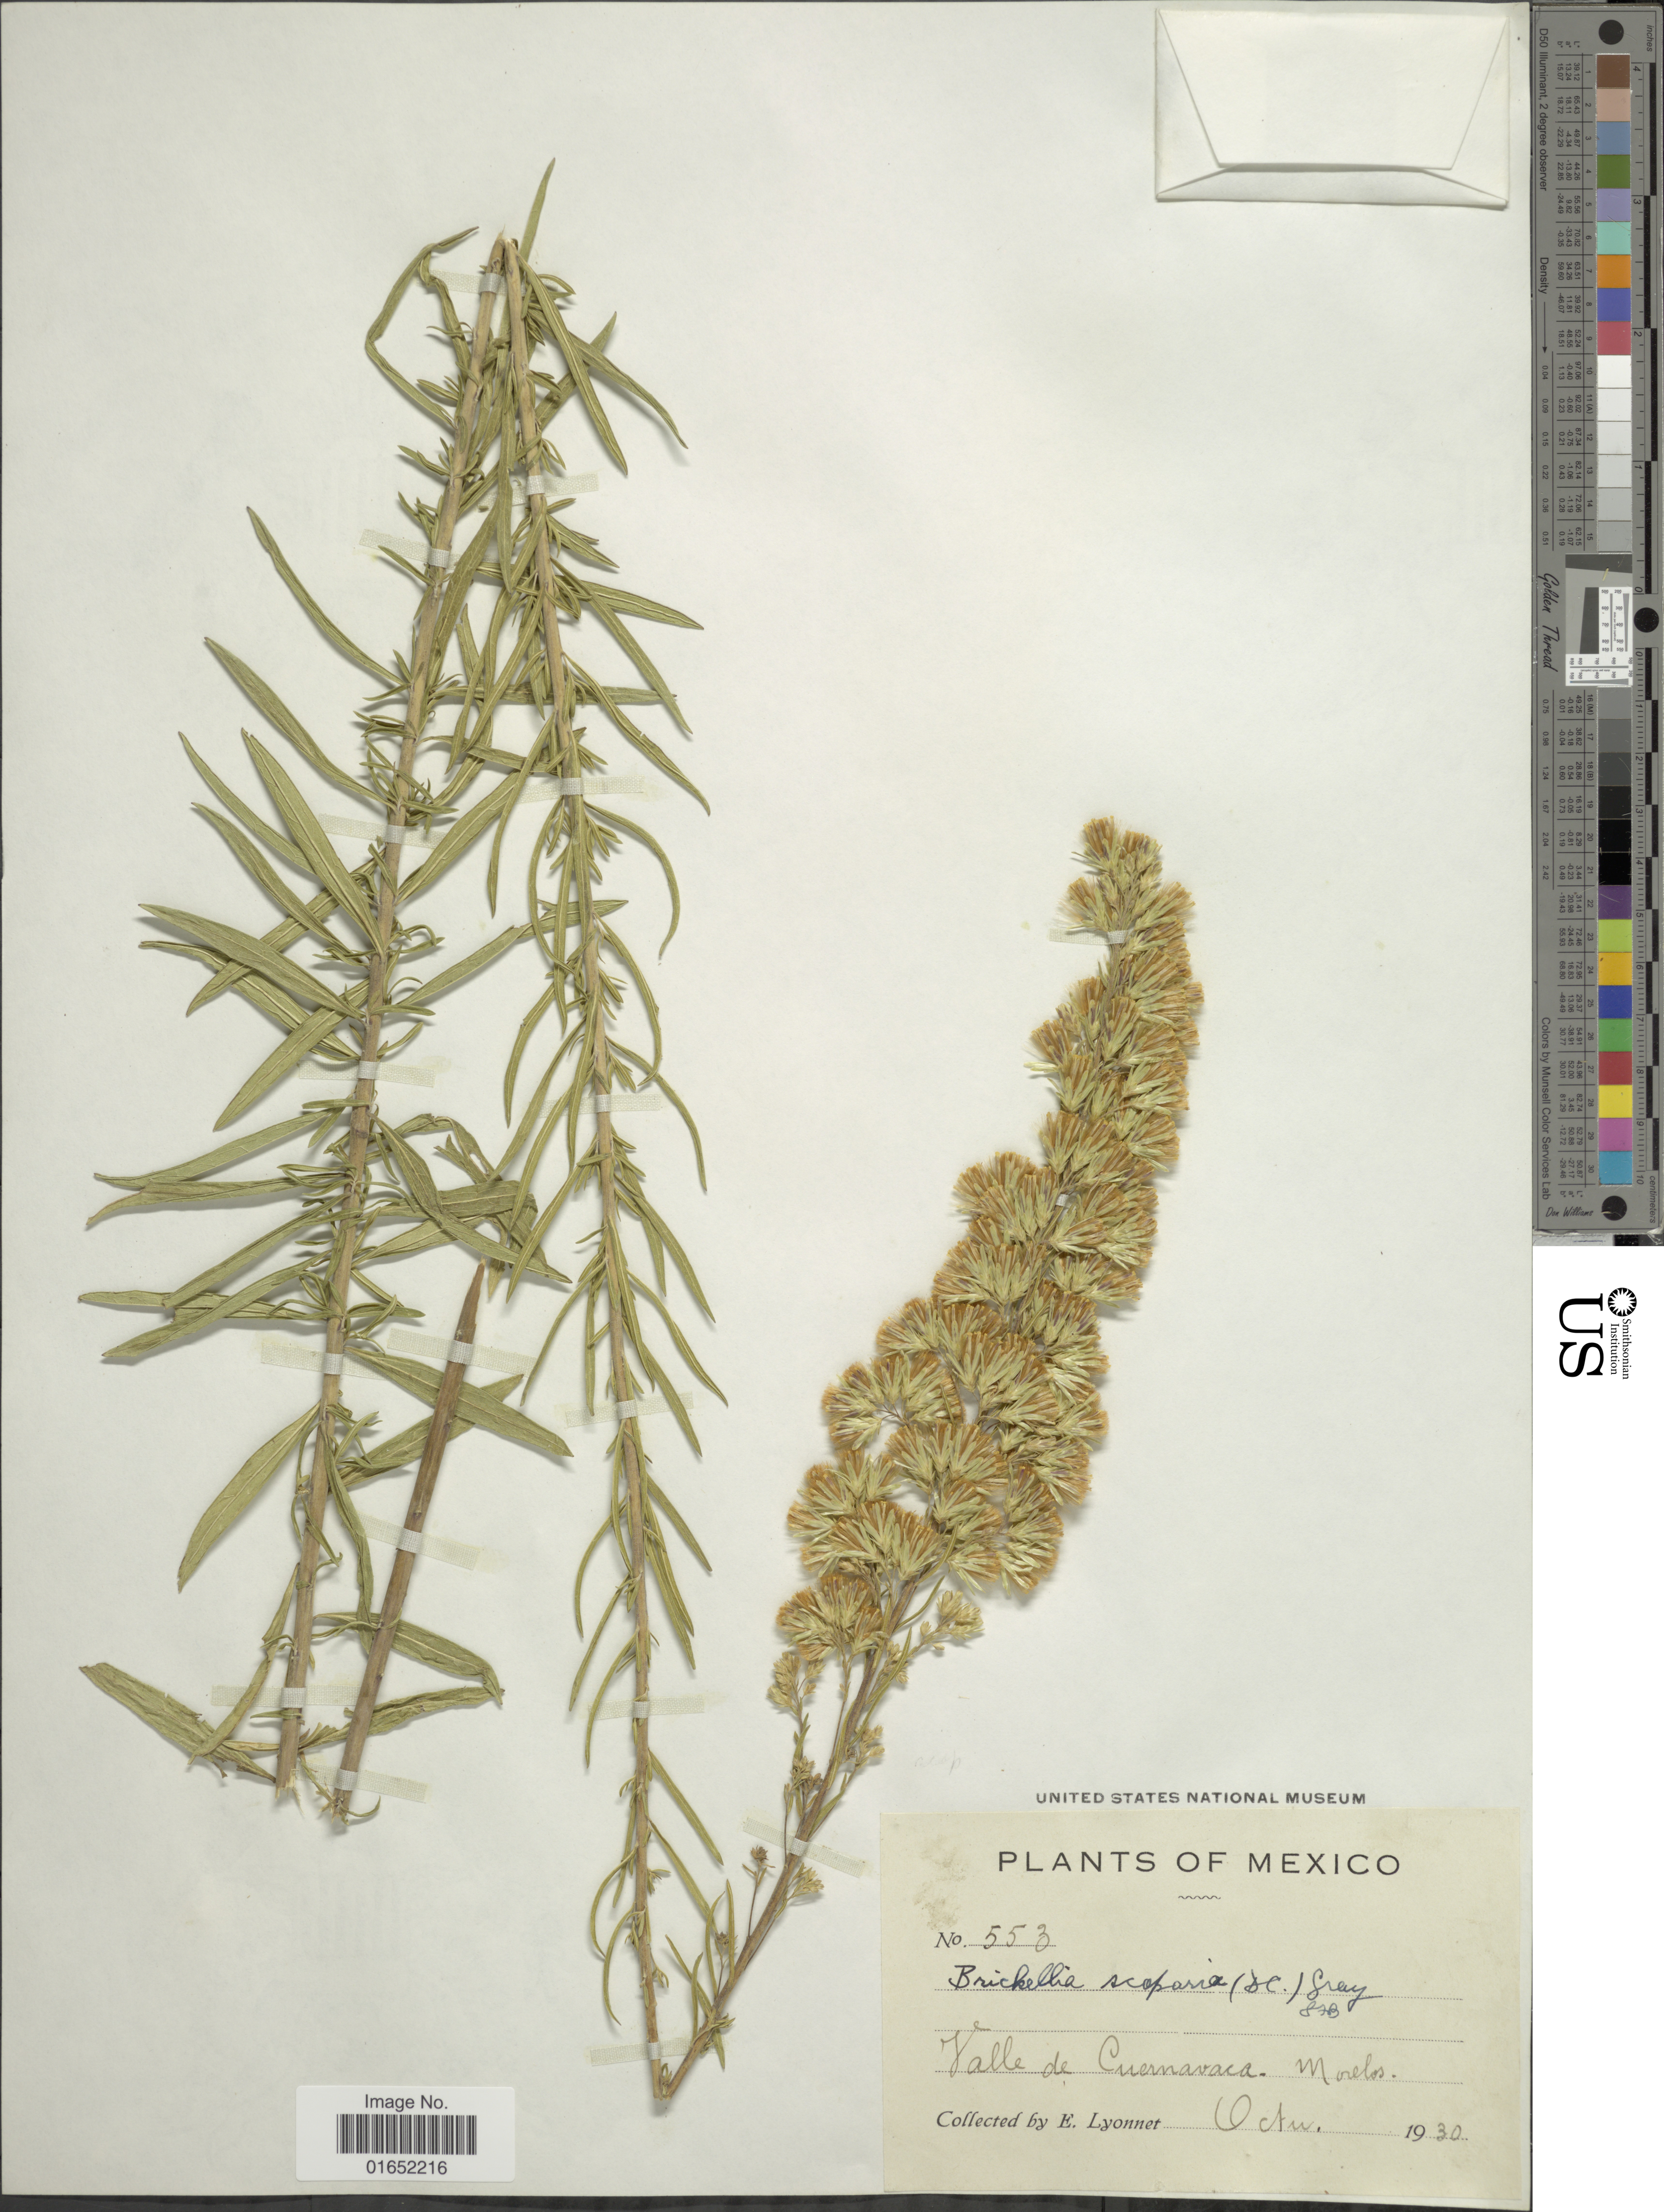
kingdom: Plantae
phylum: Tracheophyta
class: Magnoliopsida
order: Asterales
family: Asteraceae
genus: Brickellia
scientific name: Brickellia scoparia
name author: (DC.) A. Gray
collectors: E. Lyonnet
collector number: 553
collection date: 1930-10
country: Mexico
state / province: Morelos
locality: Valle de Cuernavaca